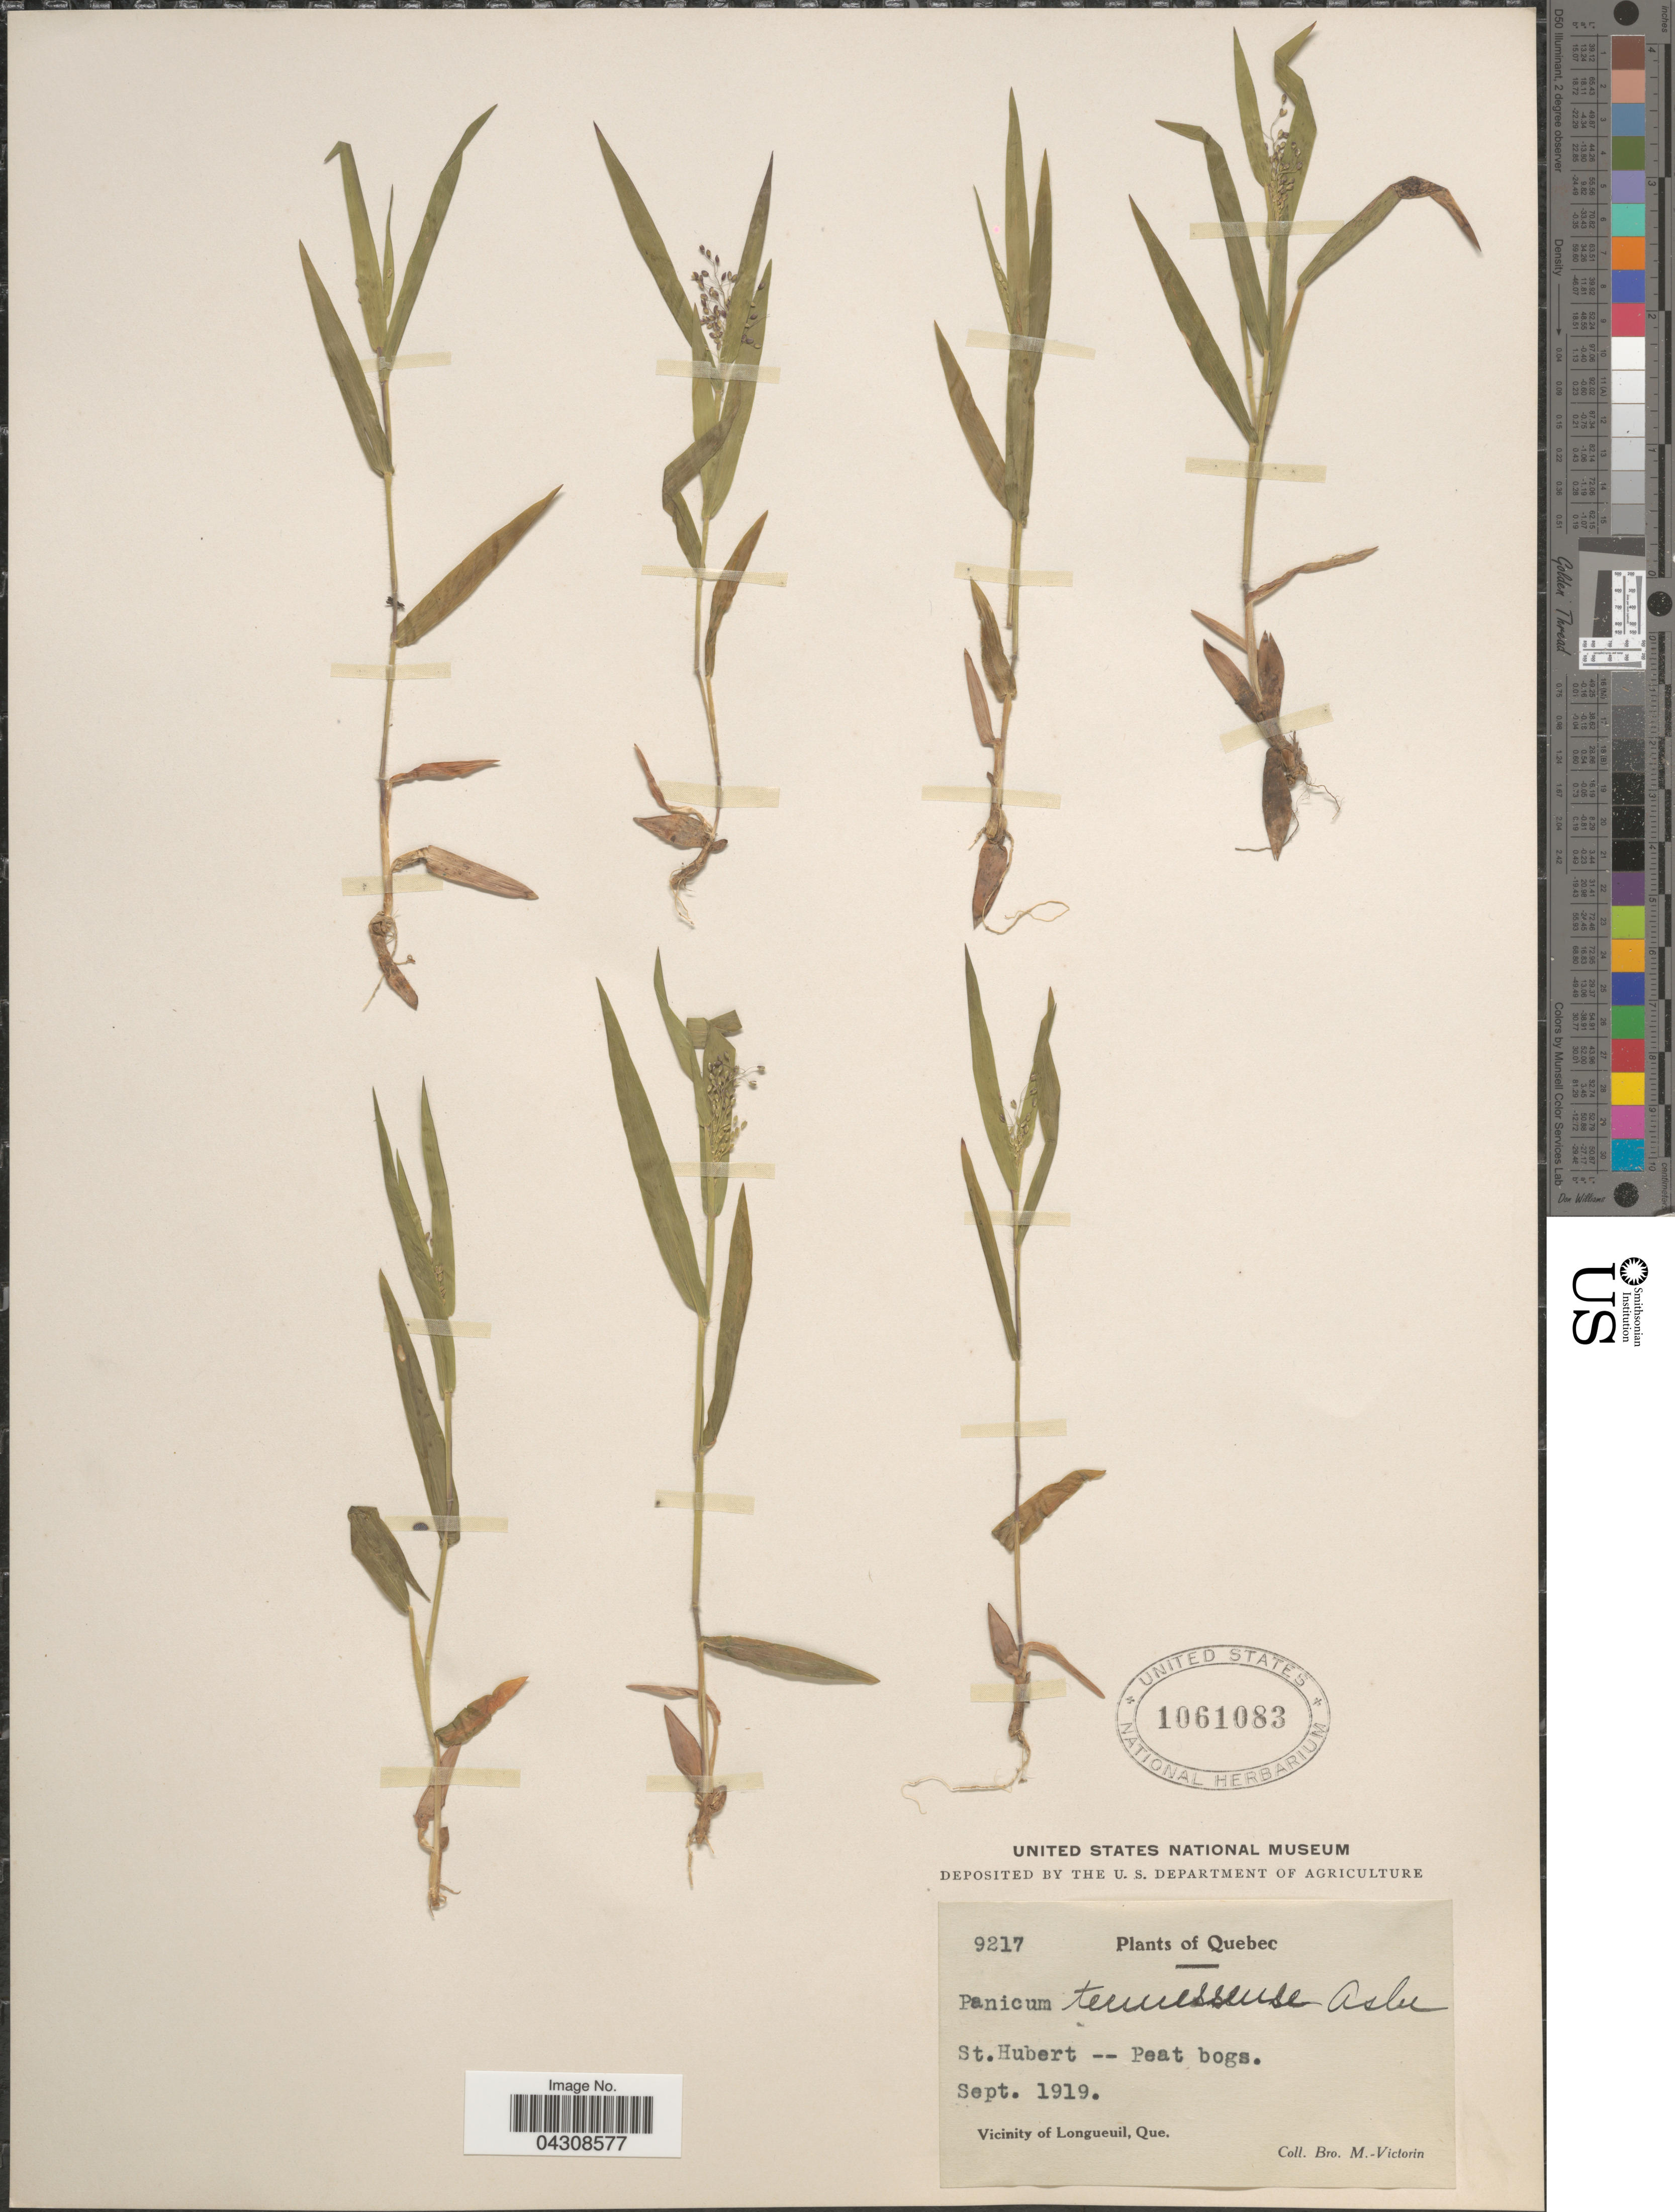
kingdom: Plantae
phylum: Tracheophyta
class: Liliopsida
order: Poales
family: Poaceae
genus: Dichanthelium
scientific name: Dichanthelium acuminatum var. acuminatum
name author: (Sw.) Gould & C.A. Clark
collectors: Fr. Marie-Victorin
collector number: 9217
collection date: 1919-09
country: Canada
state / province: Quebec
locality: St. Hubert -- Peat bogs. Vicinity of Longueuil.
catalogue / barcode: US 1061083